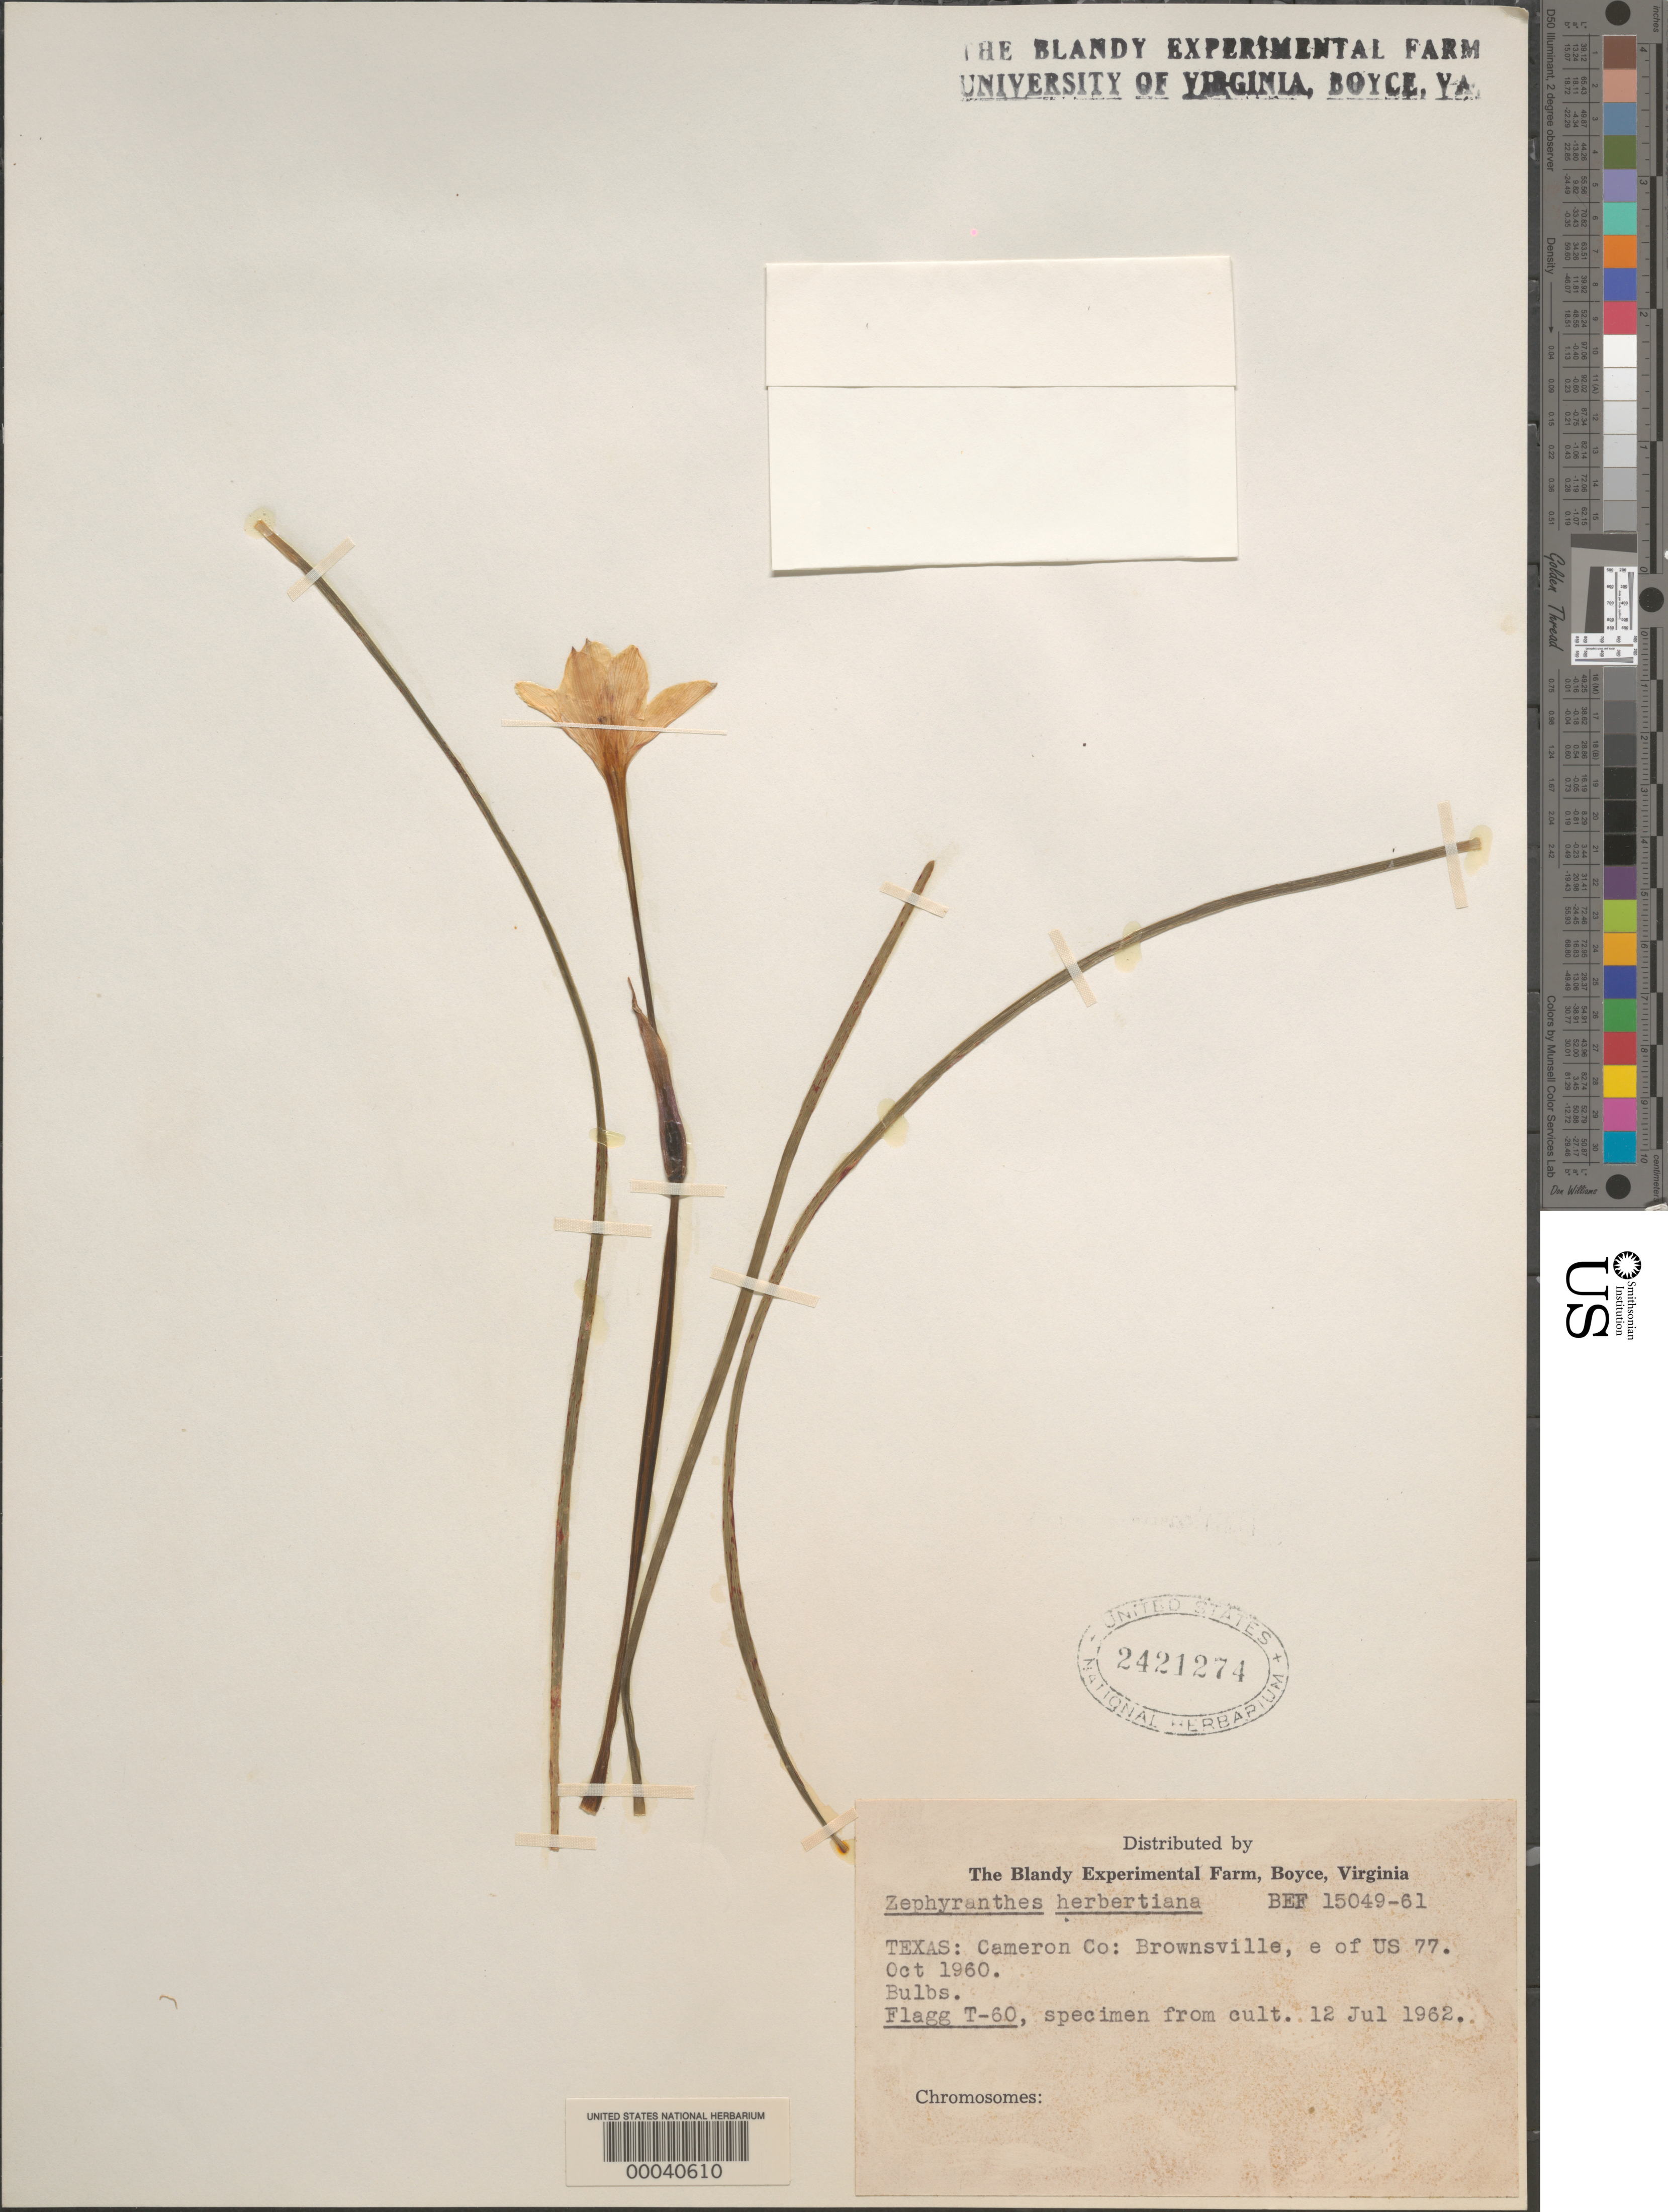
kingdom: Plantae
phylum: Tracheophyta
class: Liliopsida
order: Asparagales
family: Amaryllidaceae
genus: Zephyranthes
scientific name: Zephyranthes herbertiana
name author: D. Dietr.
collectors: R. O. Flagg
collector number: T-60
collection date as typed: Oct 1960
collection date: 1960-10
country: United States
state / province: Texas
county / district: Cameron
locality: Brownsville, e of us 77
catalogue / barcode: US 2421274